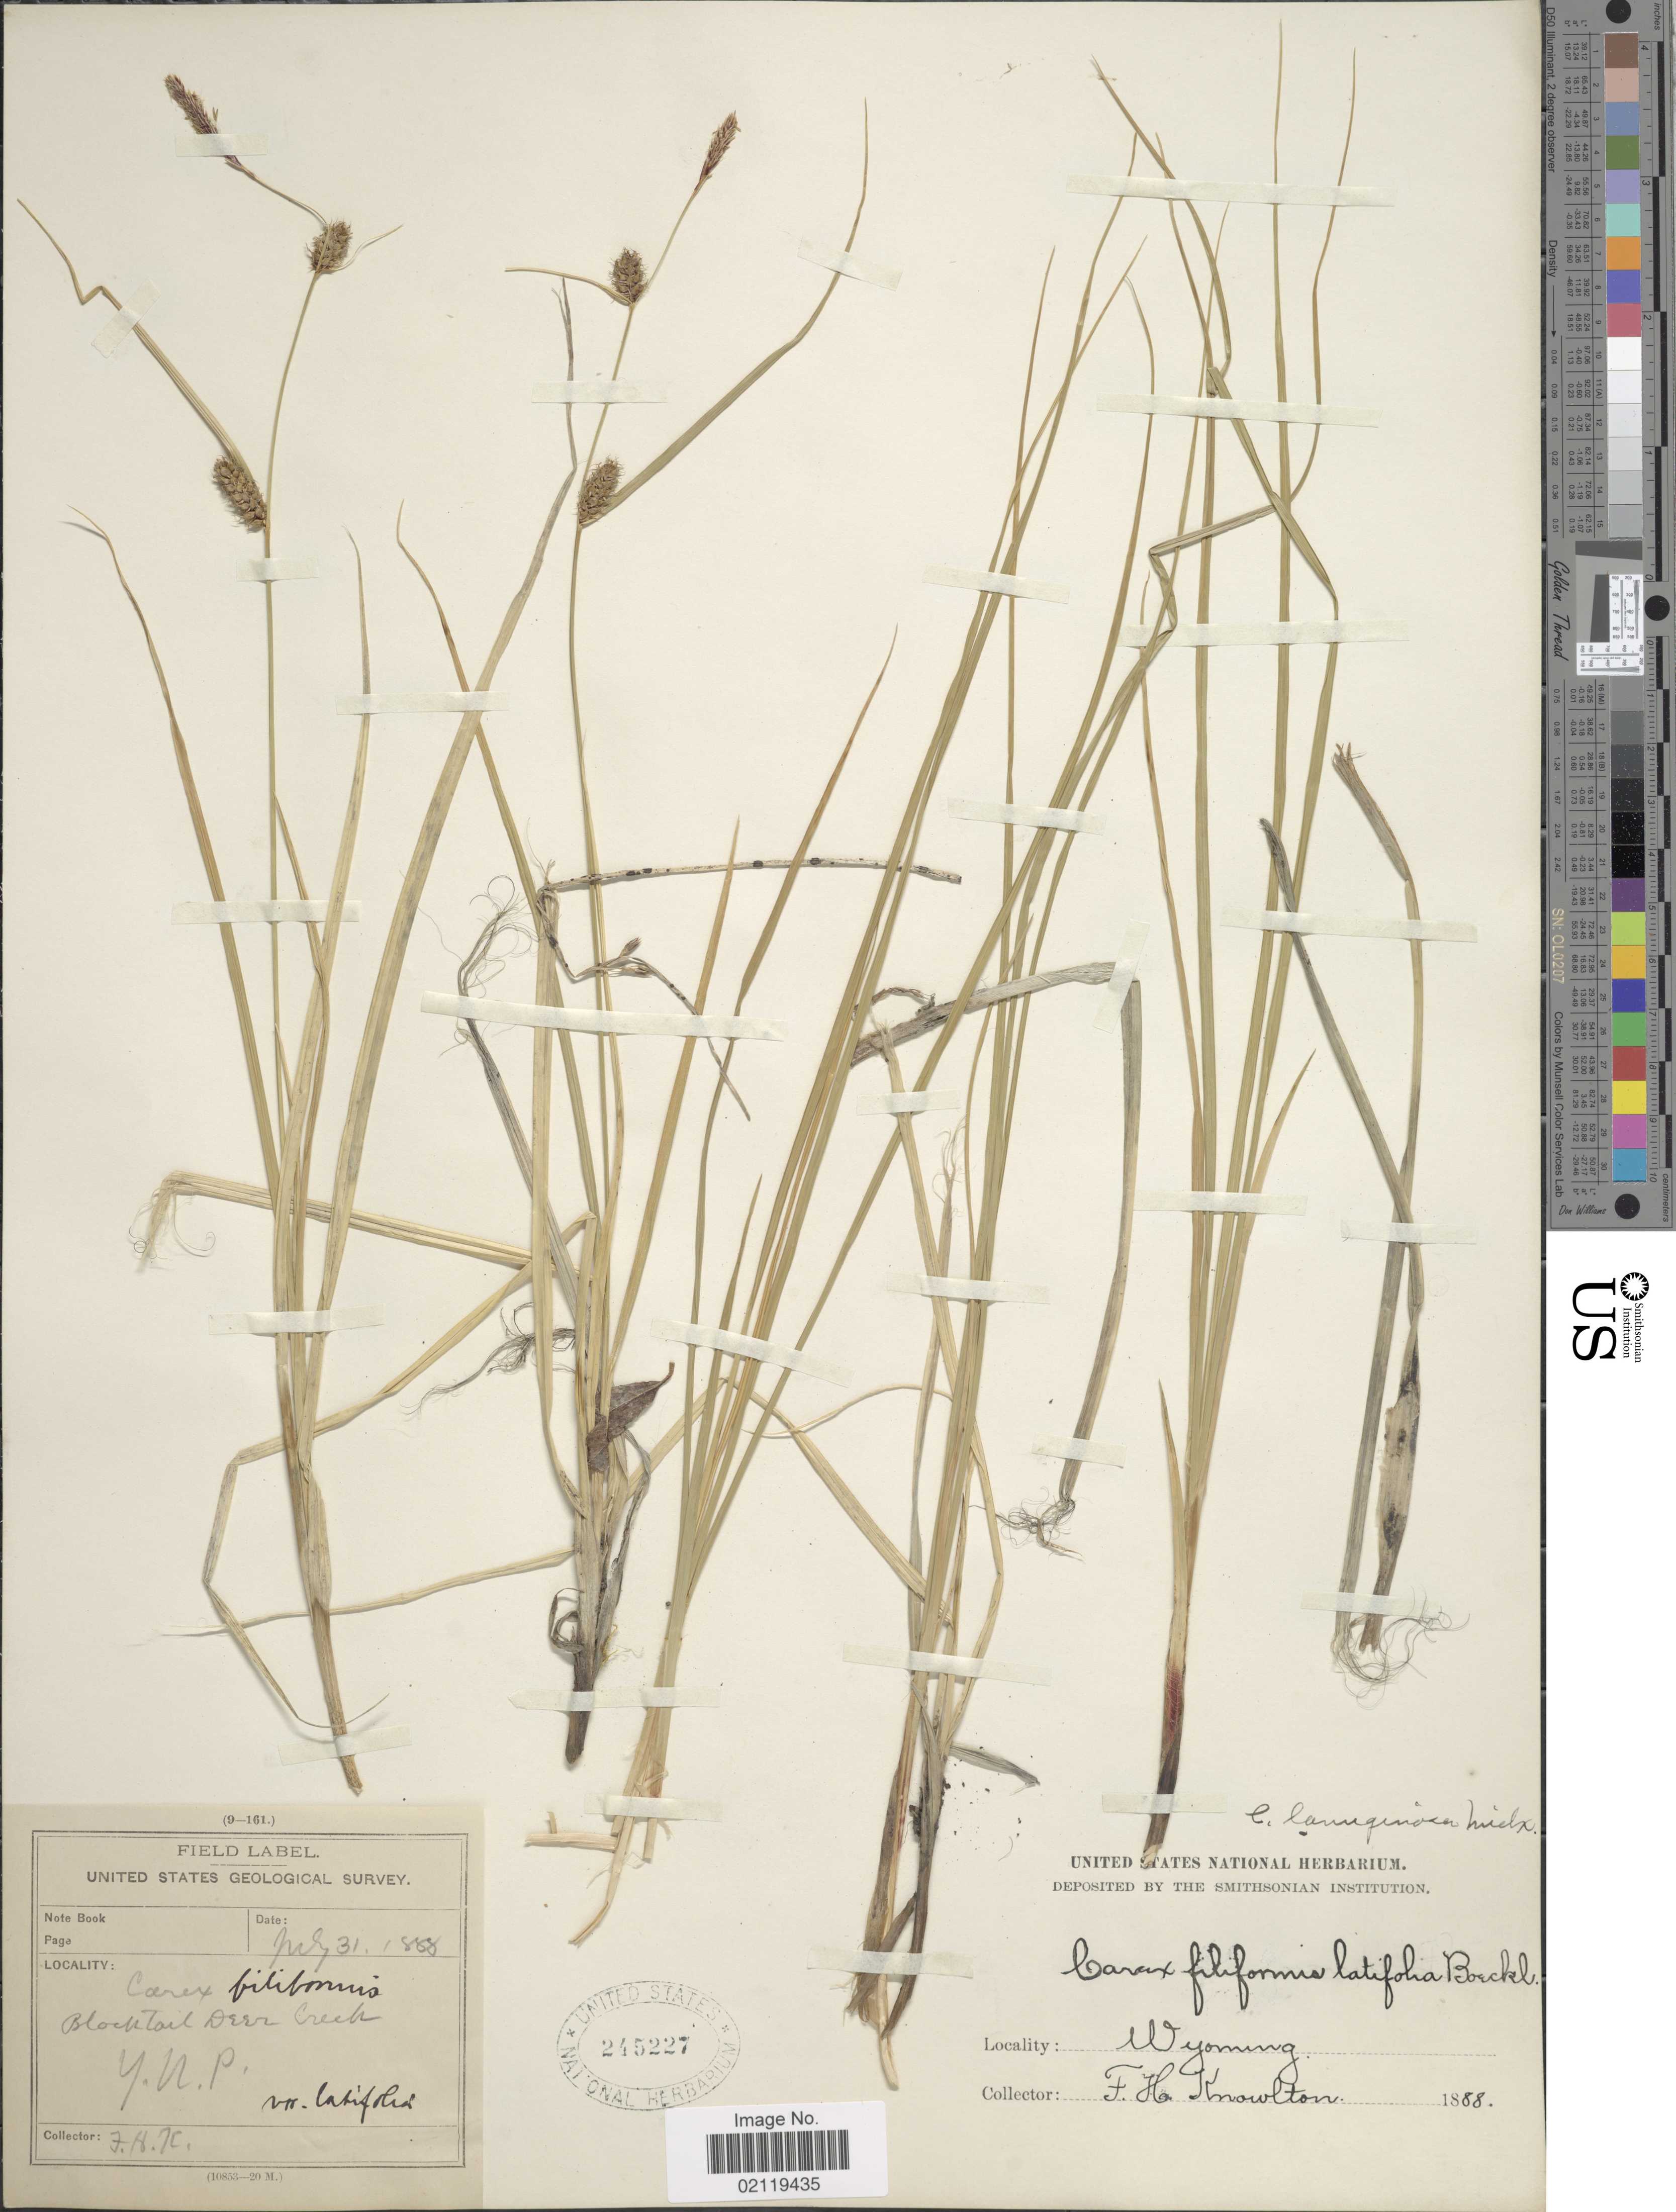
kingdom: Plantae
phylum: Tracheophyta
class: Liliopsida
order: Poales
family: Cyperaceae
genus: Carex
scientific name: Carex pellita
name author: Muhl. ex Willd.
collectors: F. H. Knowlton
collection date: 1888-07-31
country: United States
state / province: Wyoming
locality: Blacktail Deer Creek. Y.N.P.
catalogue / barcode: US 245227